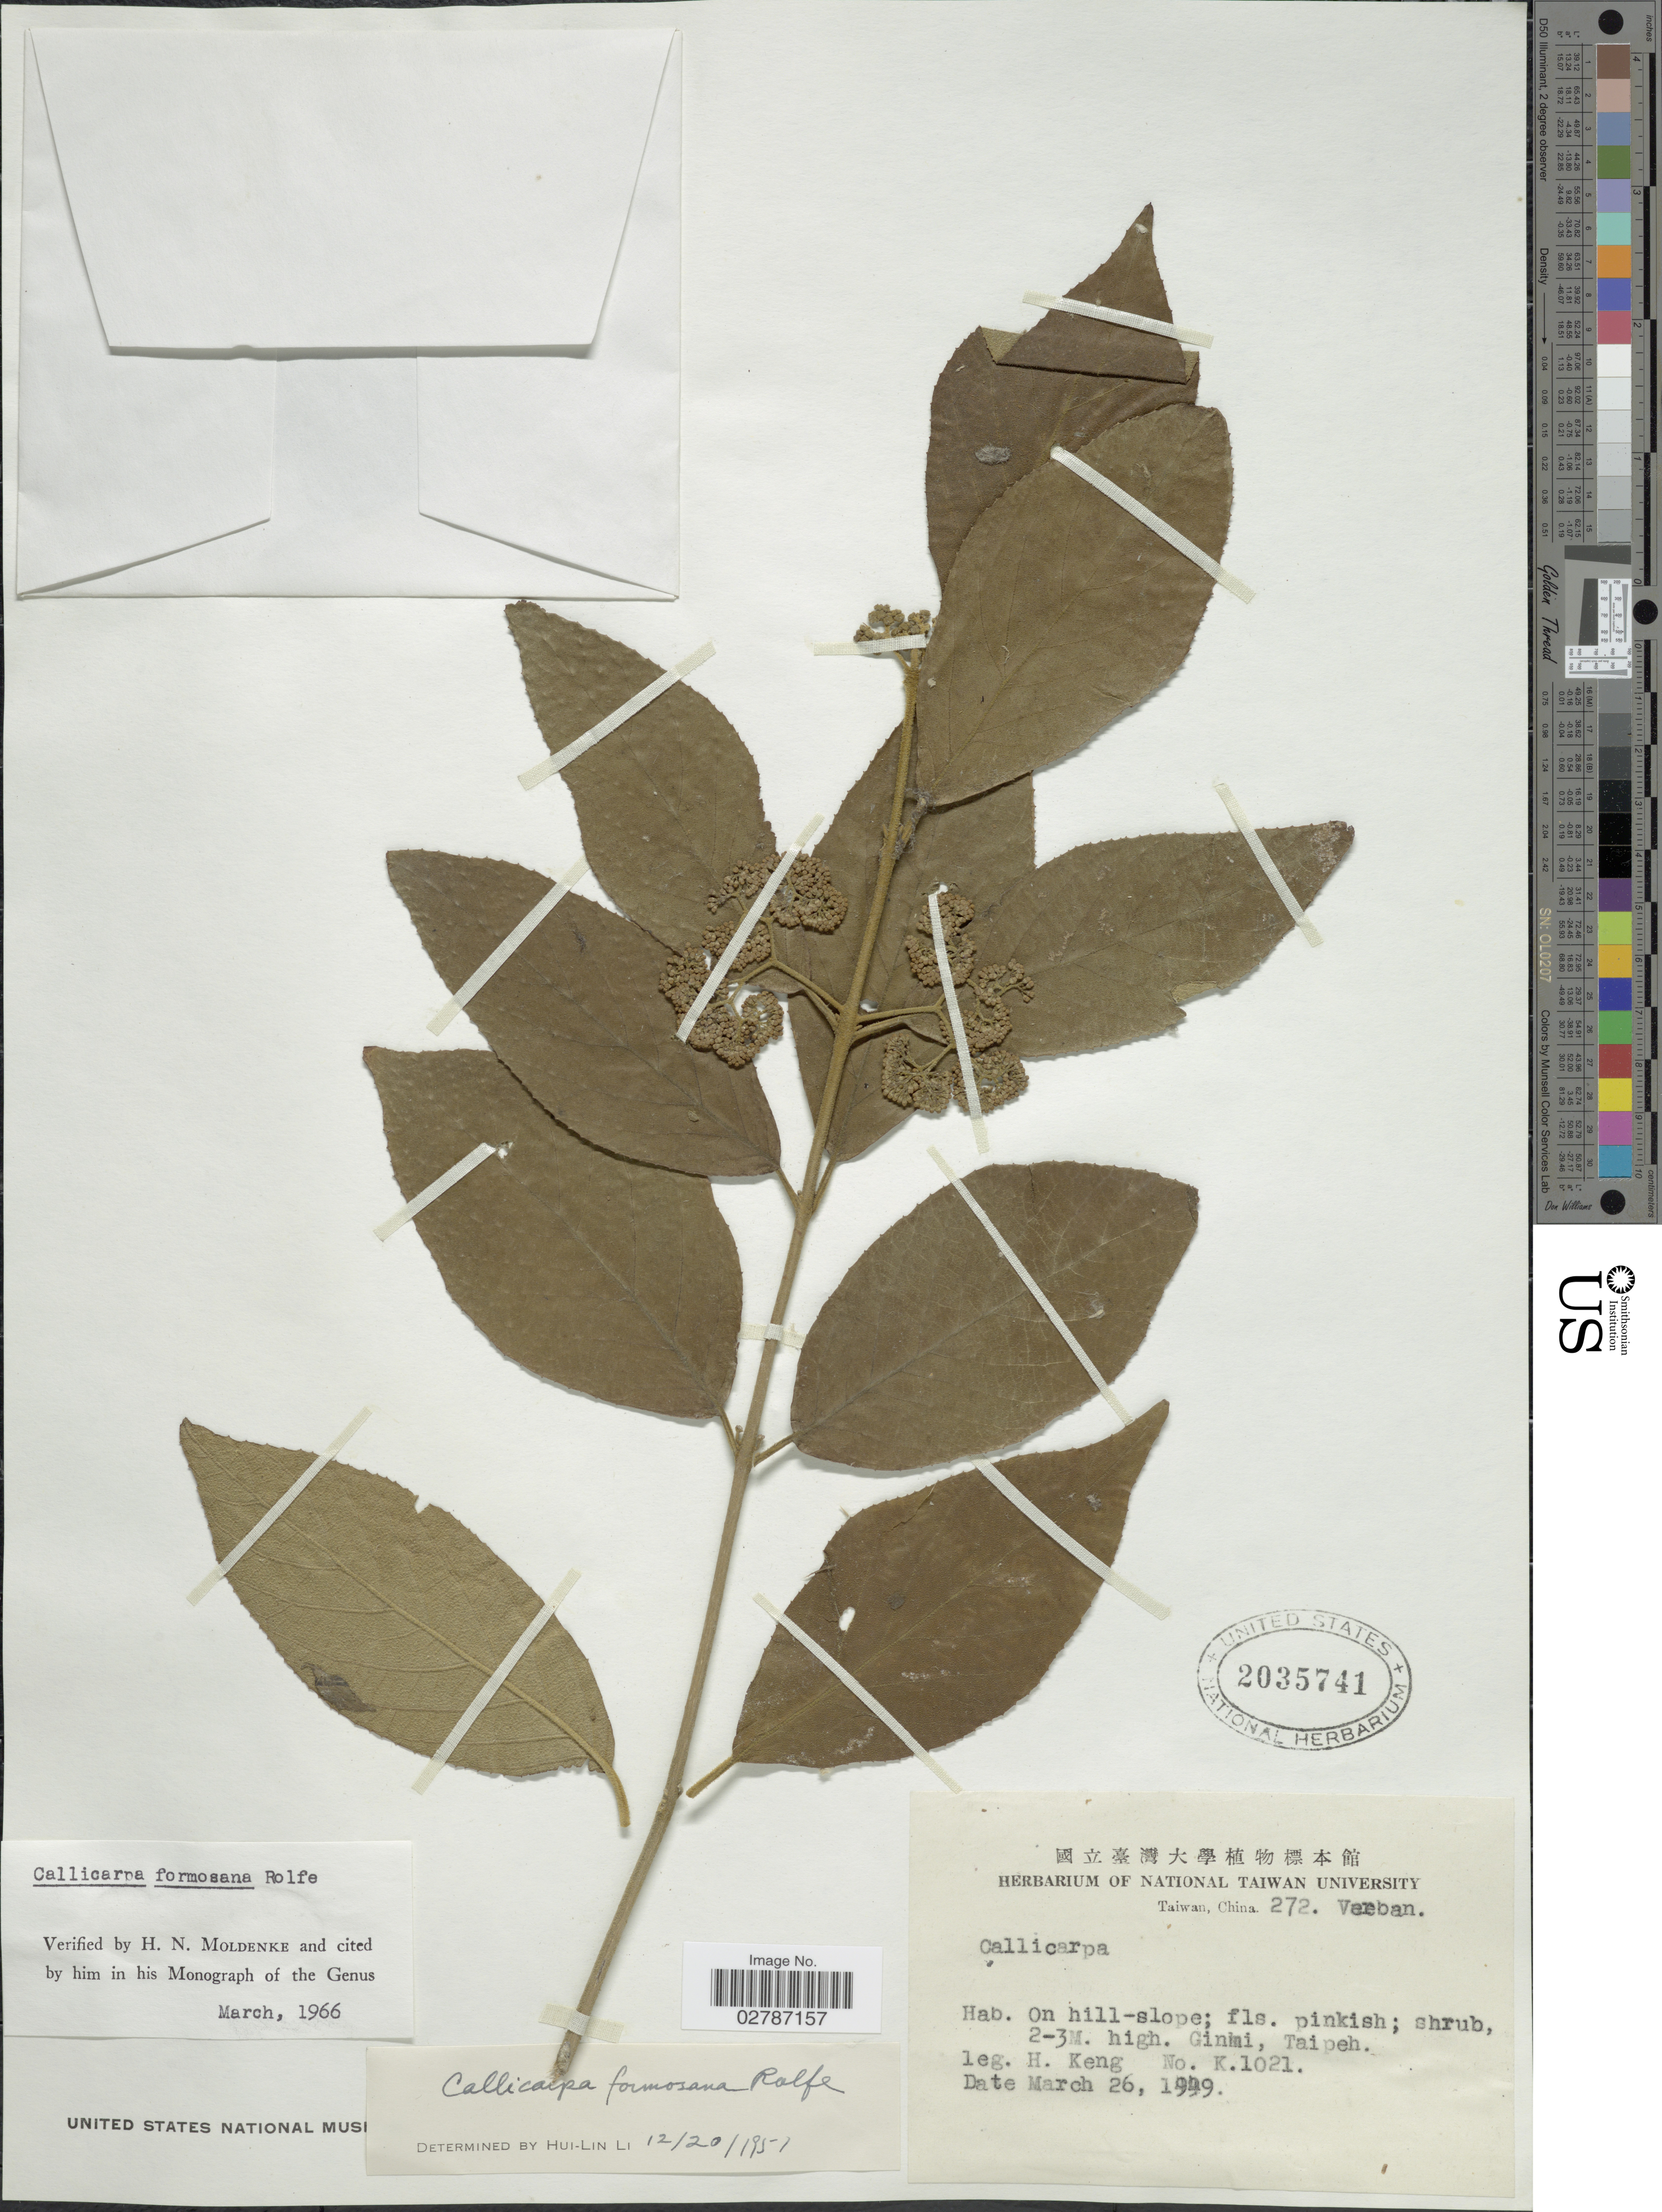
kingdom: Plantae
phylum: Tracheophyta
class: Magnoliopsida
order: Lamiales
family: Lamiaceae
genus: Callicarpa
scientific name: Callicarpa formosana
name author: Rolfe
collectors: H. Keng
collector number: K1021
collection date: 1999-03-26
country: Taiwan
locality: Ginmi, Taipeh.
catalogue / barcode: US 2035741